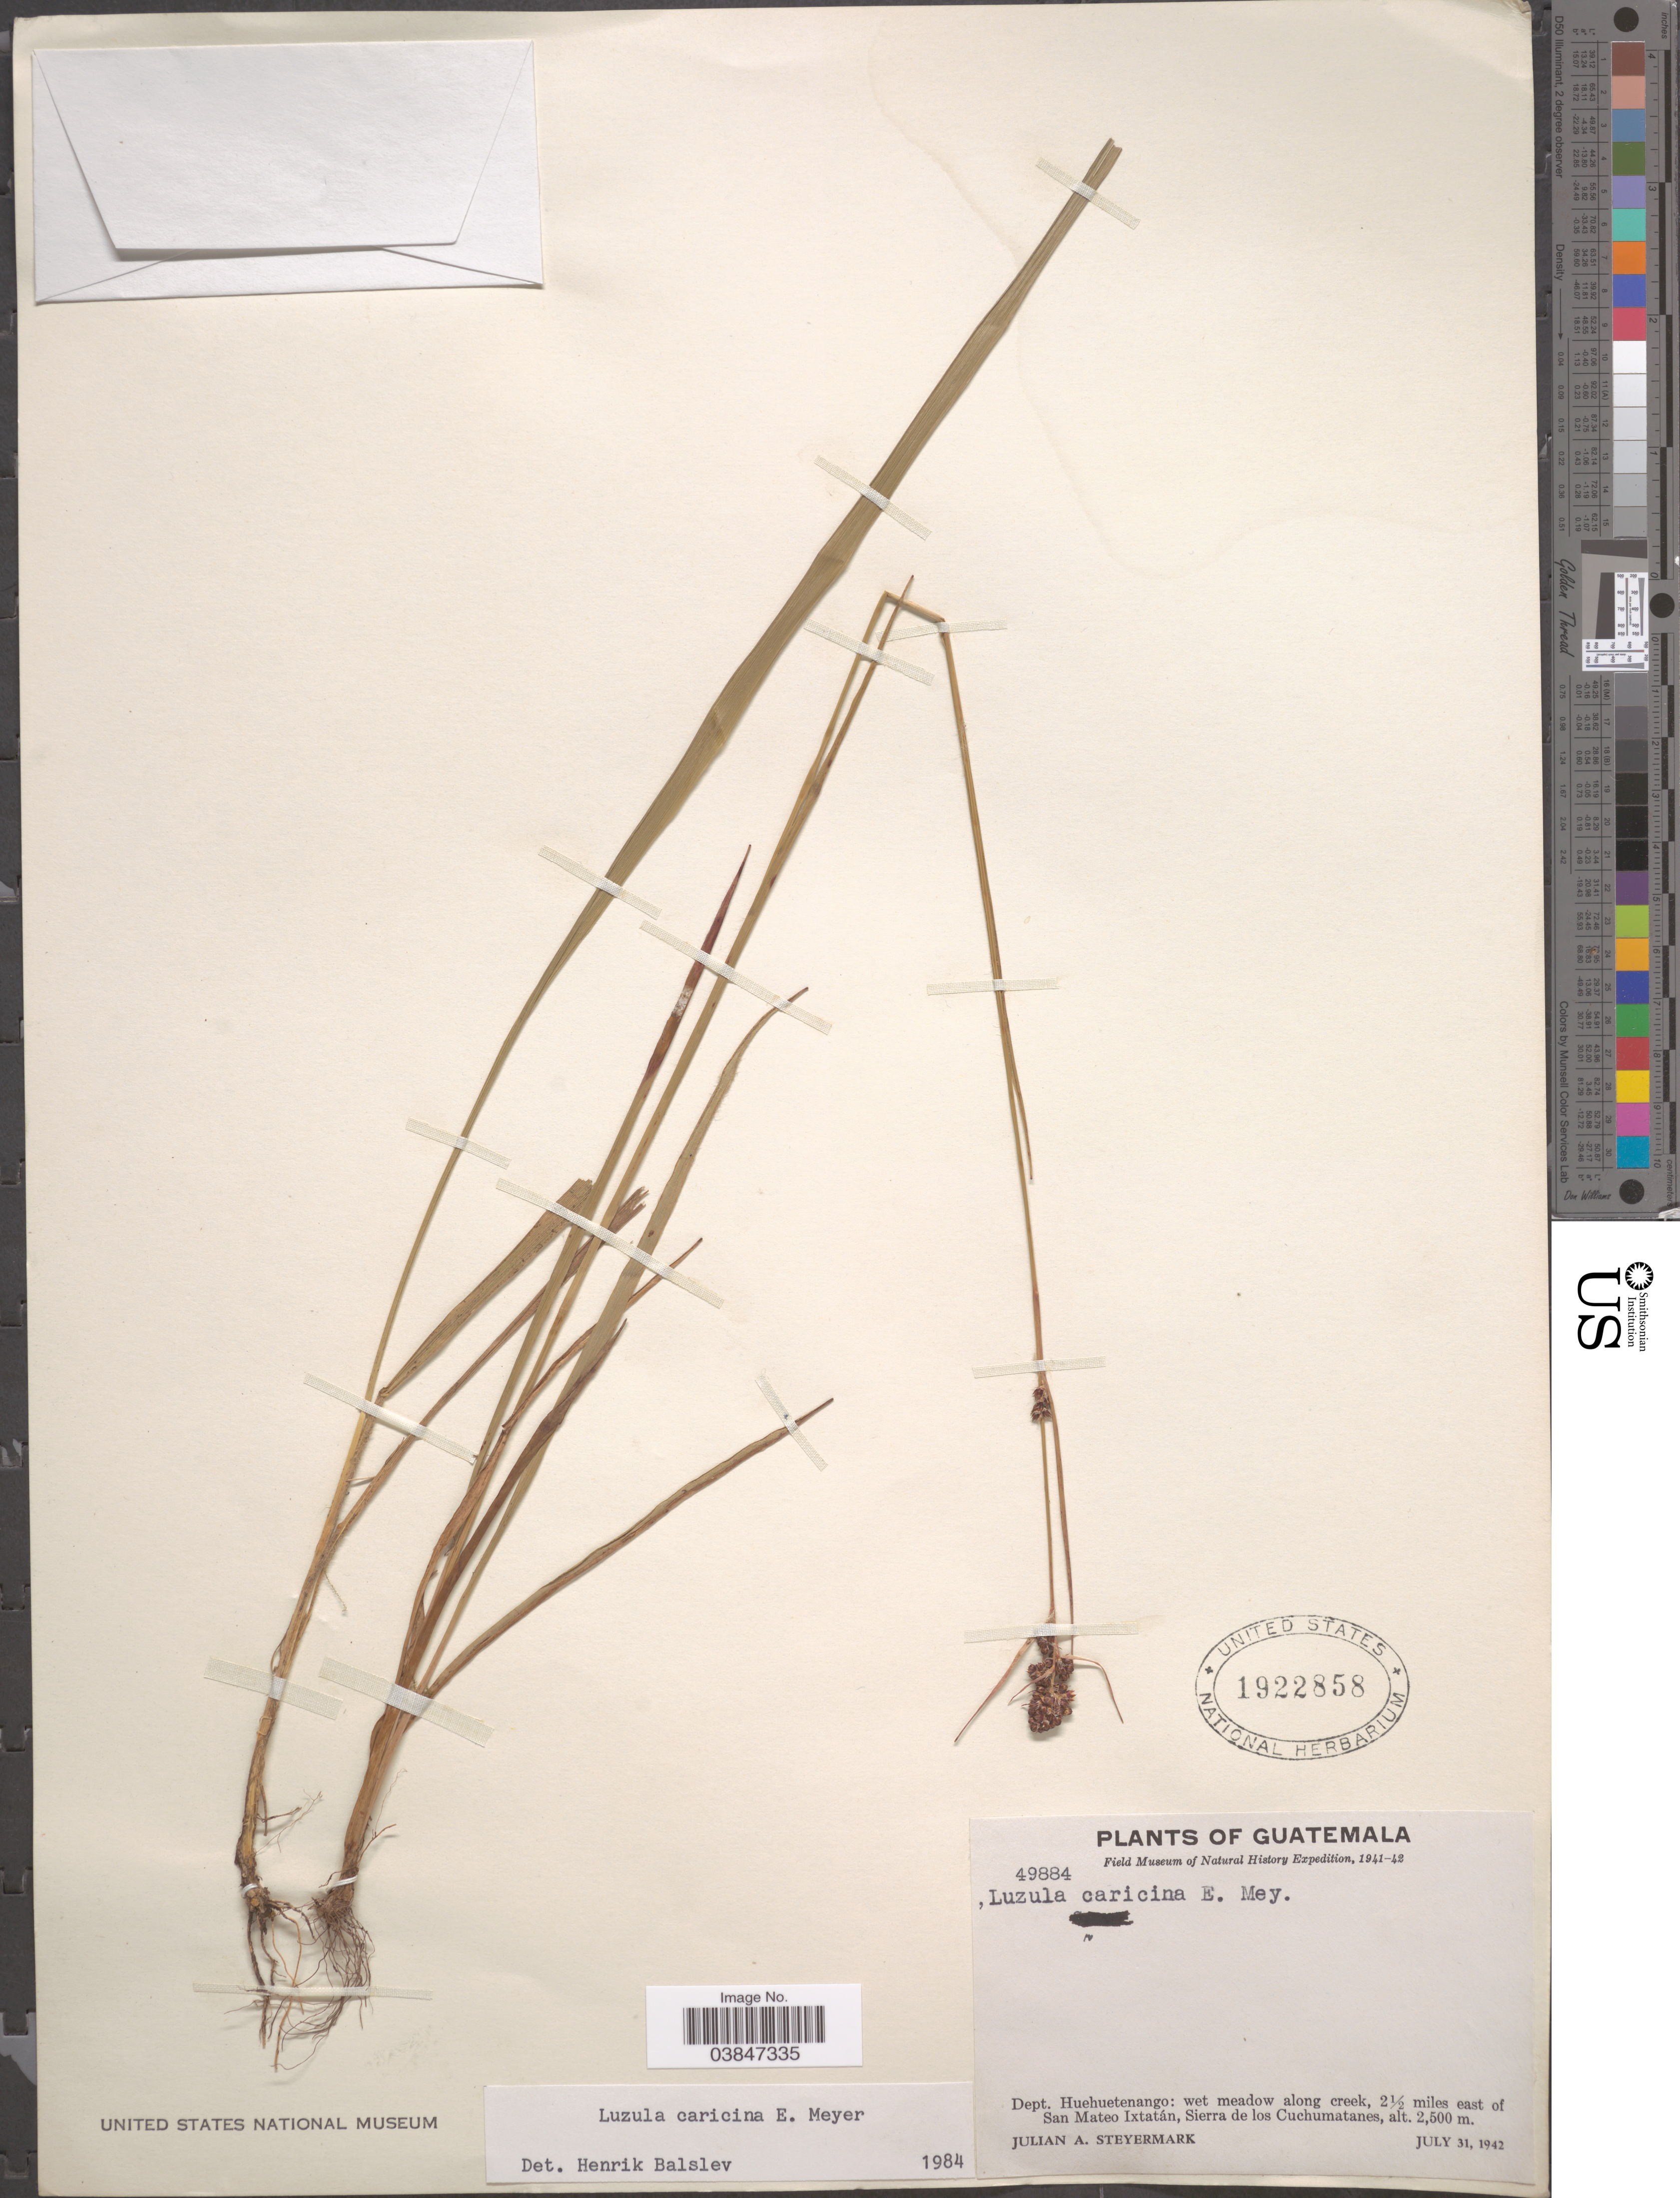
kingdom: Plantae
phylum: Tracheophyta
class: Liliopsida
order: Poales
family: Juncaceae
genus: Luzula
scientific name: Luzula caricina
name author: E. Mey.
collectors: J. Steyermark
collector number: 49884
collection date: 1942-07-31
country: Guatemala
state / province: Huehuetenango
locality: Dept. Huehuetenango: wet meadow along creek, 2½ miles east of San Mateo Ixtatán, Sierra de los Cuchumatanes.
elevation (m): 2500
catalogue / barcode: US 1922858